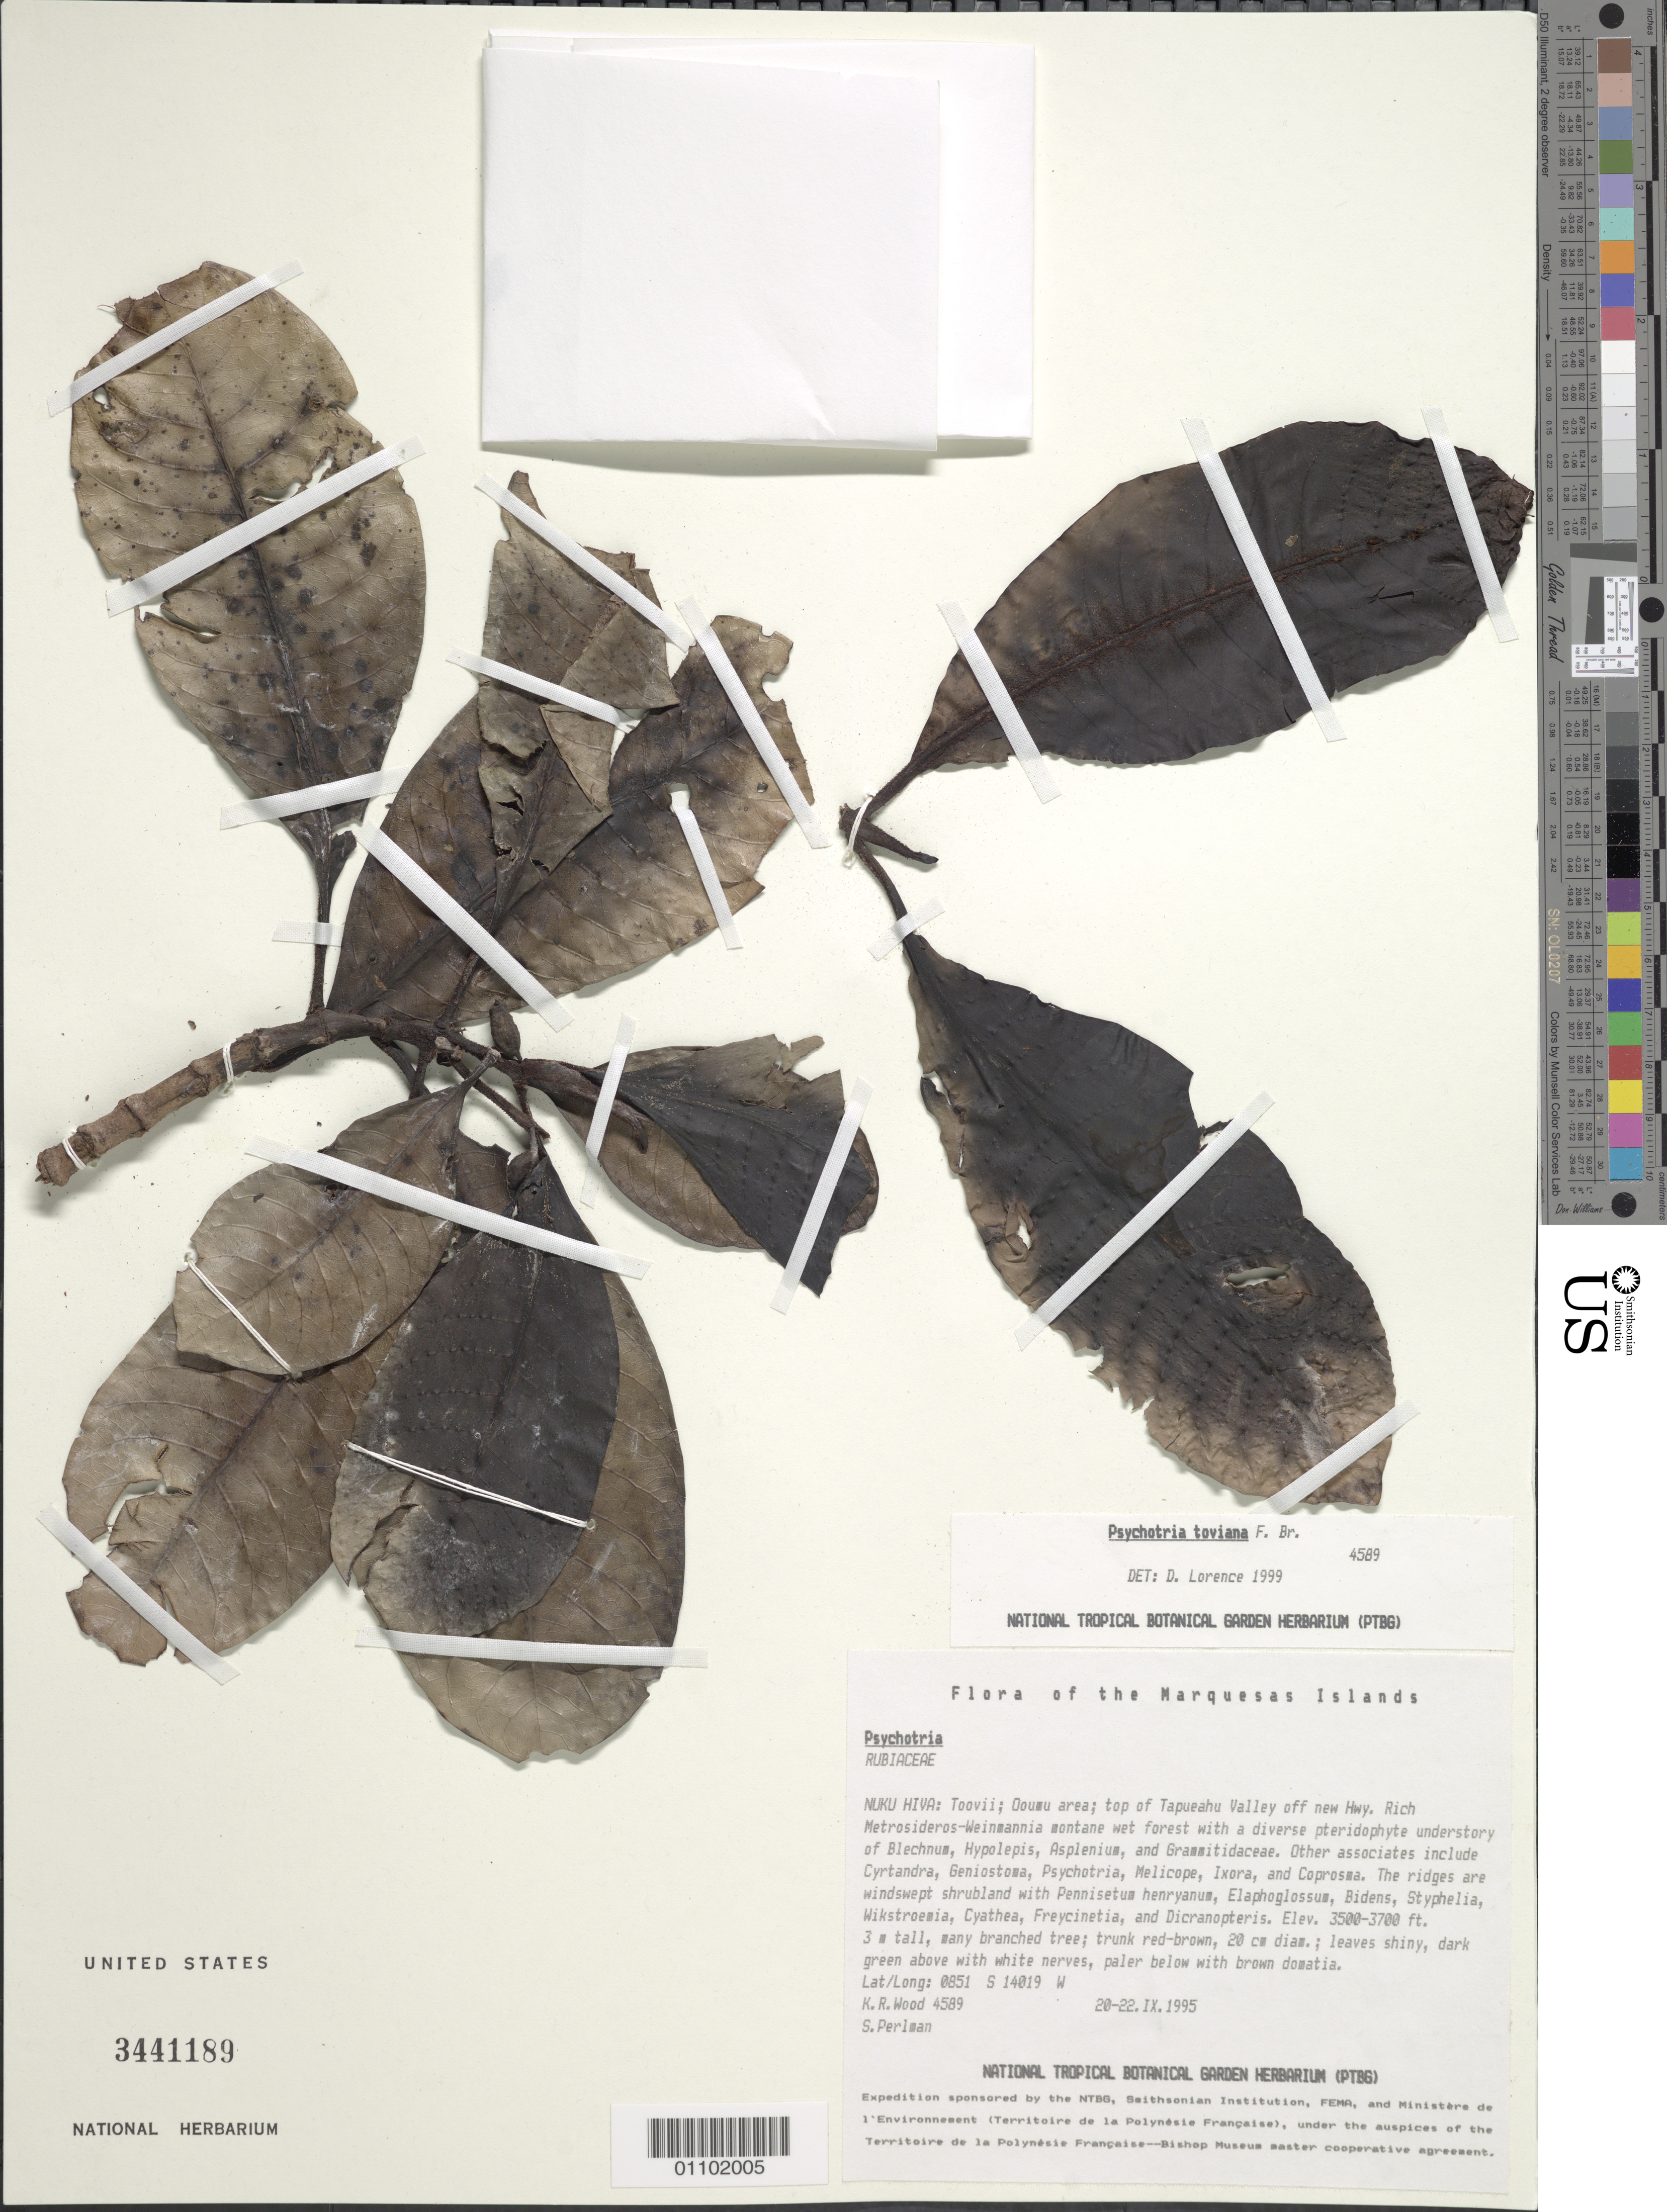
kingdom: Plantae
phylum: Tracheophyta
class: Magnoliopsida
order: Gentianales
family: Rubiaceae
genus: Psychotria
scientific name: Psychotria toviana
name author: F. Br.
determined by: Lorence, David H., (PTBG), National Tropical Botanical Garden (UNITED STATES)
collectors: K. R. Wood & S. P. Perlman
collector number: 4589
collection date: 1995-09-20/1995-09-22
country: French Polynesia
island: Nuku Hiva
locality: Toovii, Ooumu area, top of Tapueahu Valley off new hwy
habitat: Rich Metrosideros - Weinmannia montane wet forests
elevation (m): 1067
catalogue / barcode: US 3441189